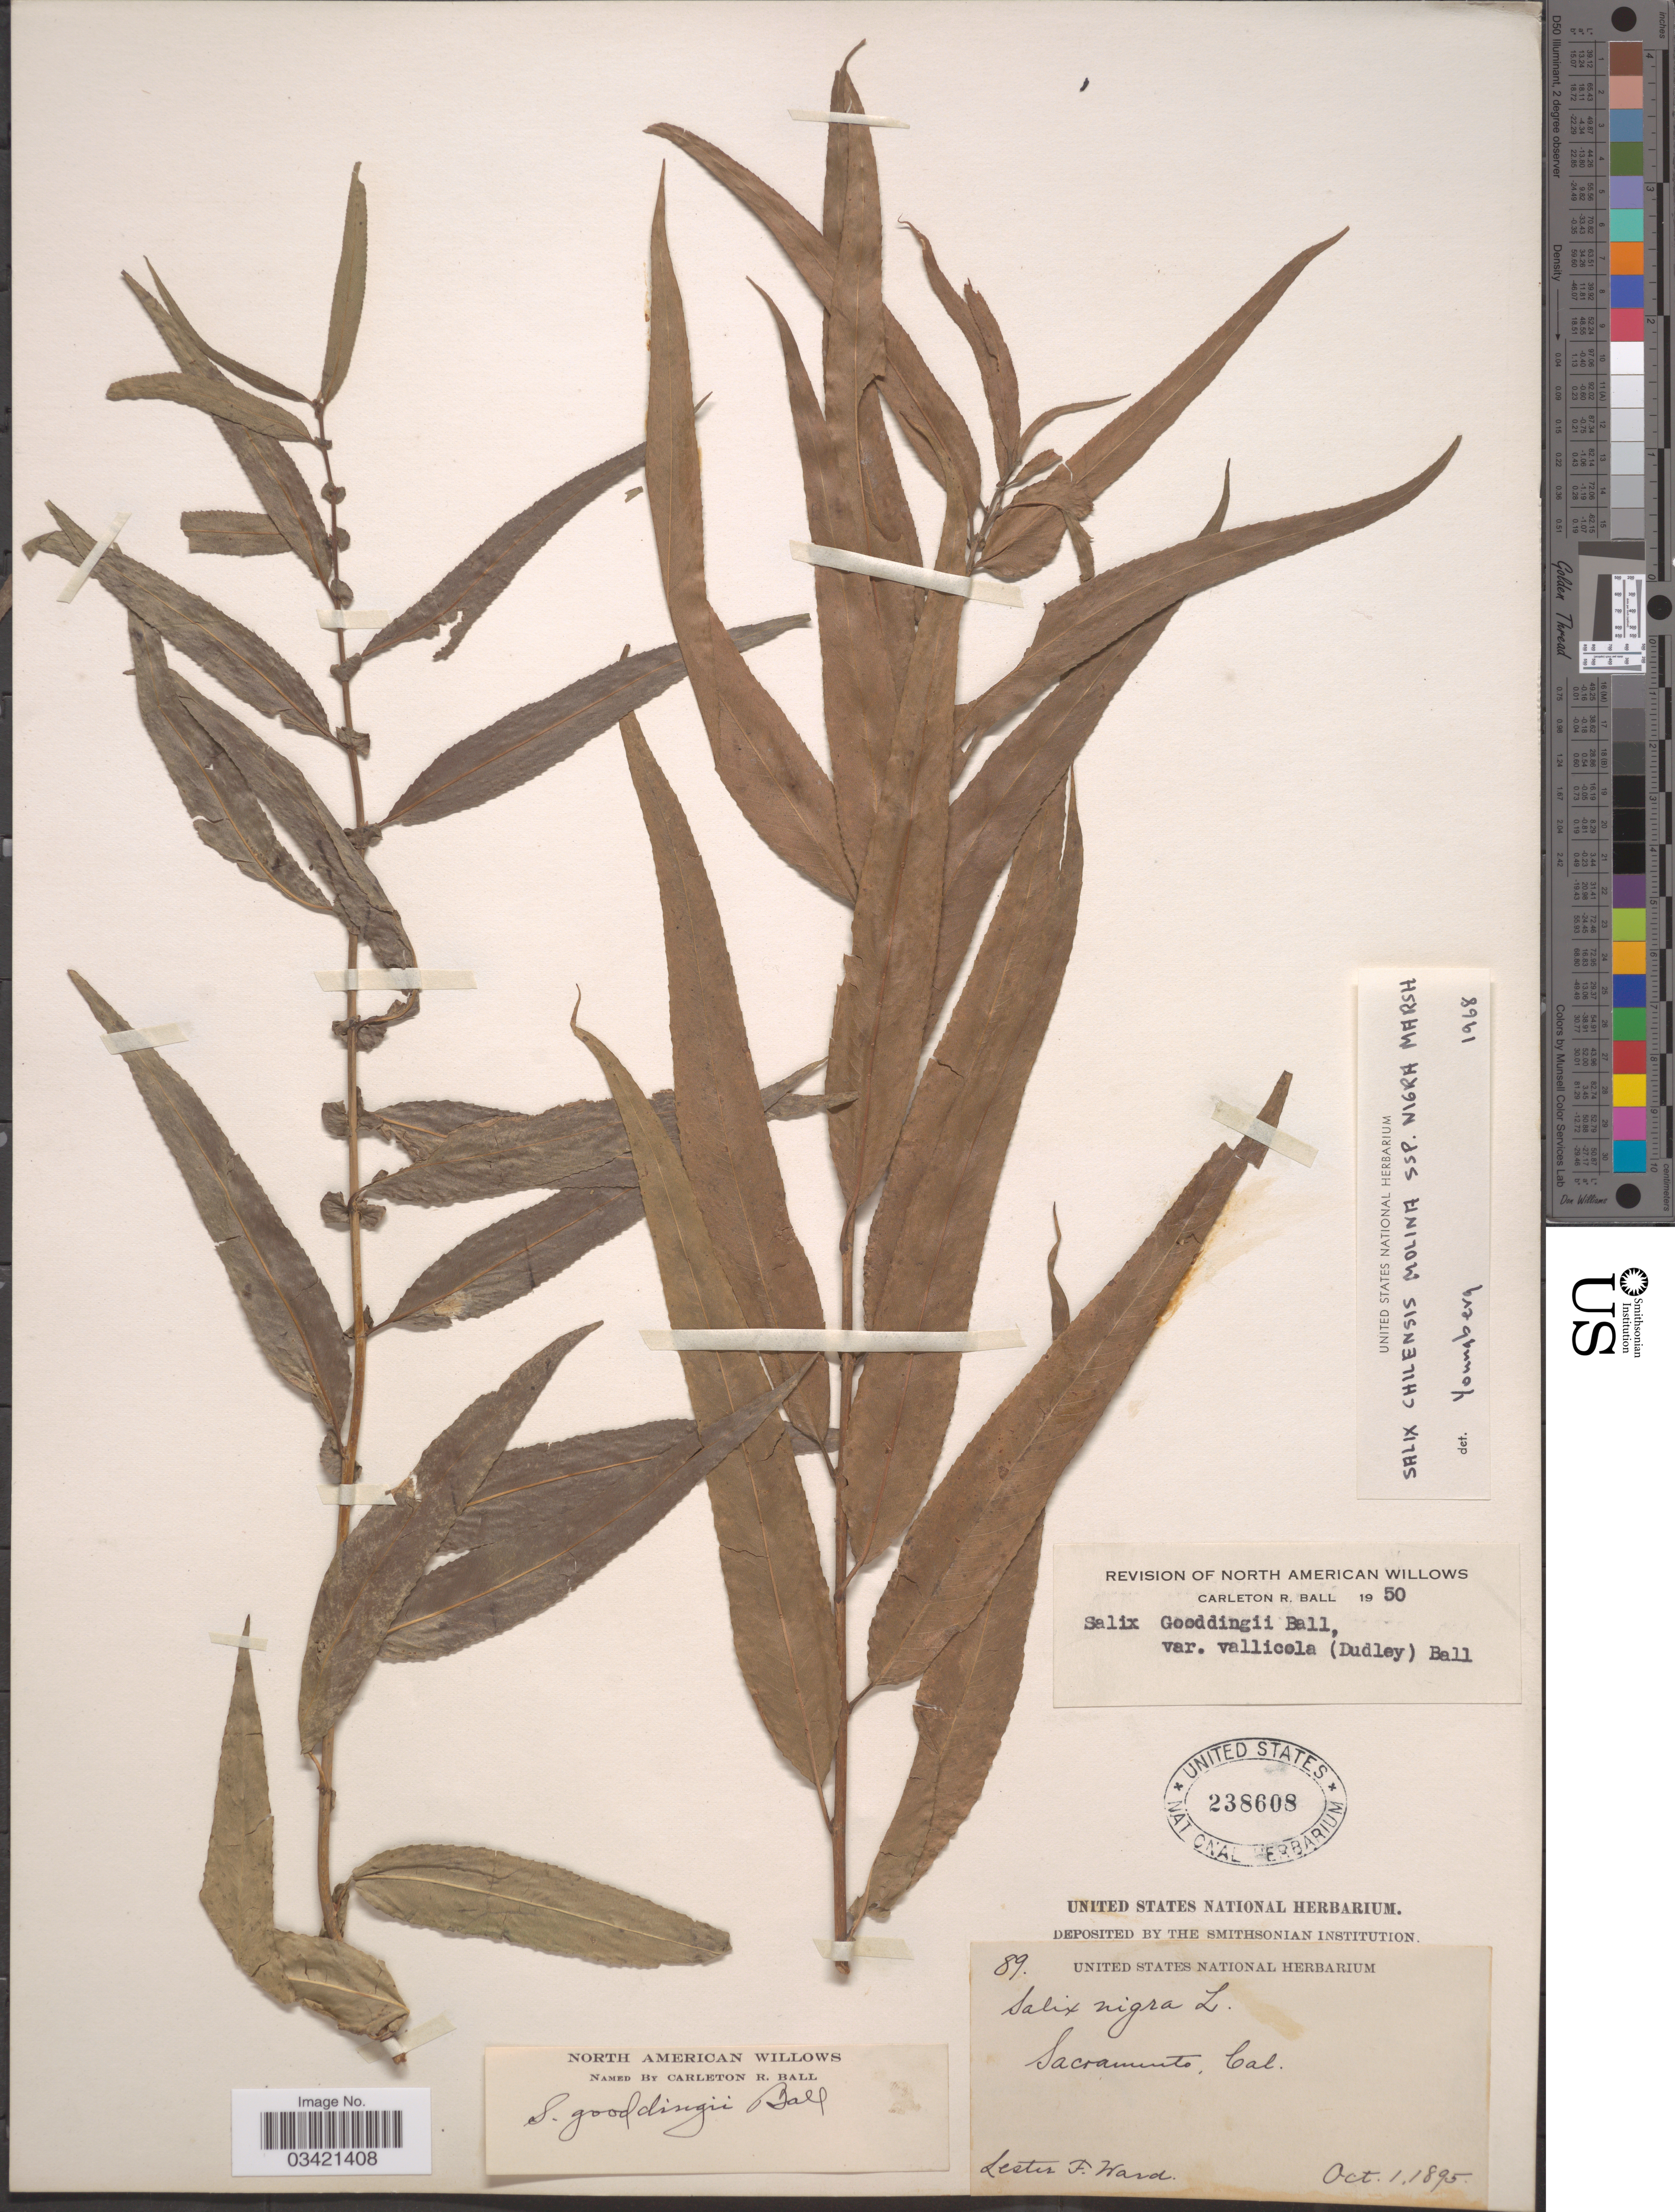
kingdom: Plantae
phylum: Tracheophyta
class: Magnoliopsida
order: Malpighiales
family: Salicaceae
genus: Salix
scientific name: Salix gooddingii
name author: C.R. Ball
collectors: L. F. Ward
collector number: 89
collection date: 1895-10-01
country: United States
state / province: California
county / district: Sacramento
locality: Sacramento.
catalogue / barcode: US 238608